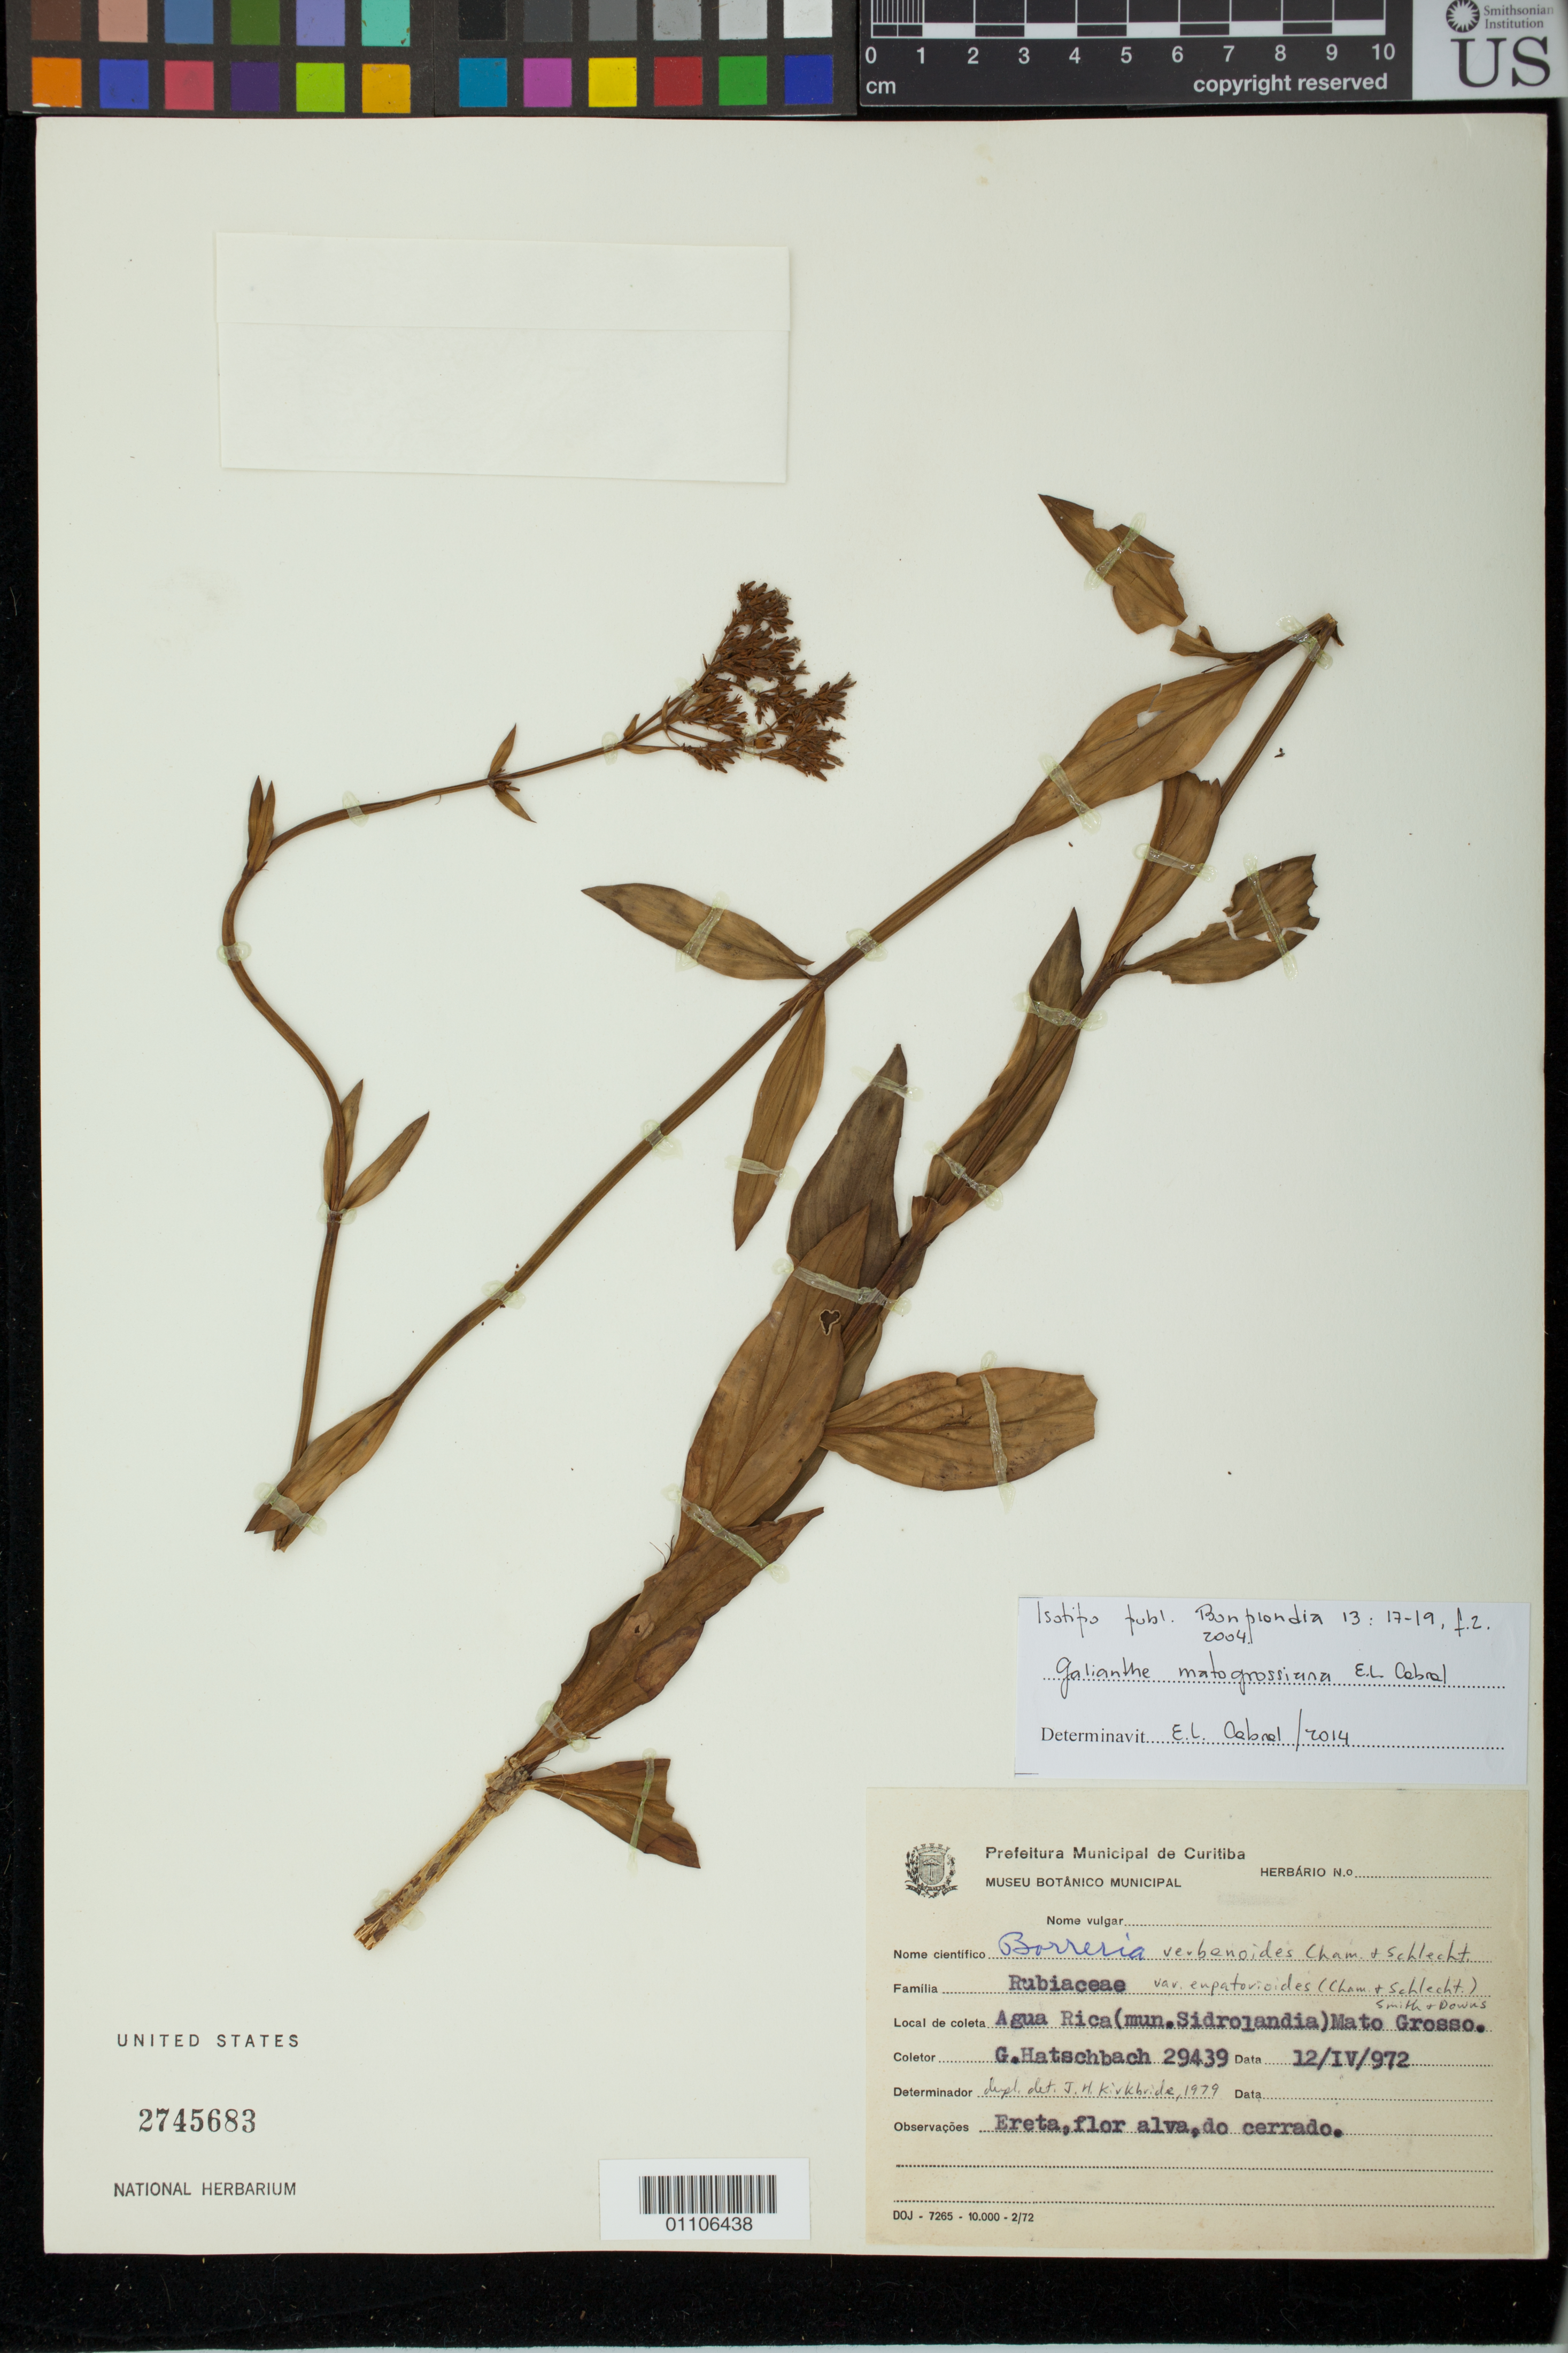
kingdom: Plantae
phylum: Tracheophyta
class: Magnoliopsida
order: Gentianales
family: Rubiaceae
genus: Galianthe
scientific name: Galianthe matogrossiana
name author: E.L. Cabral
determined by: Cabral, E. L.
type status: Isotype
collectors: G. Hatschbach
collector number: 29439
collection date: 1972-04-12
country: Brazil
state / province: Mato Grosso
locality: Agua Rica (mun. Sidrolandia), Mato Grosso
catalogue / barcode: US 2745683